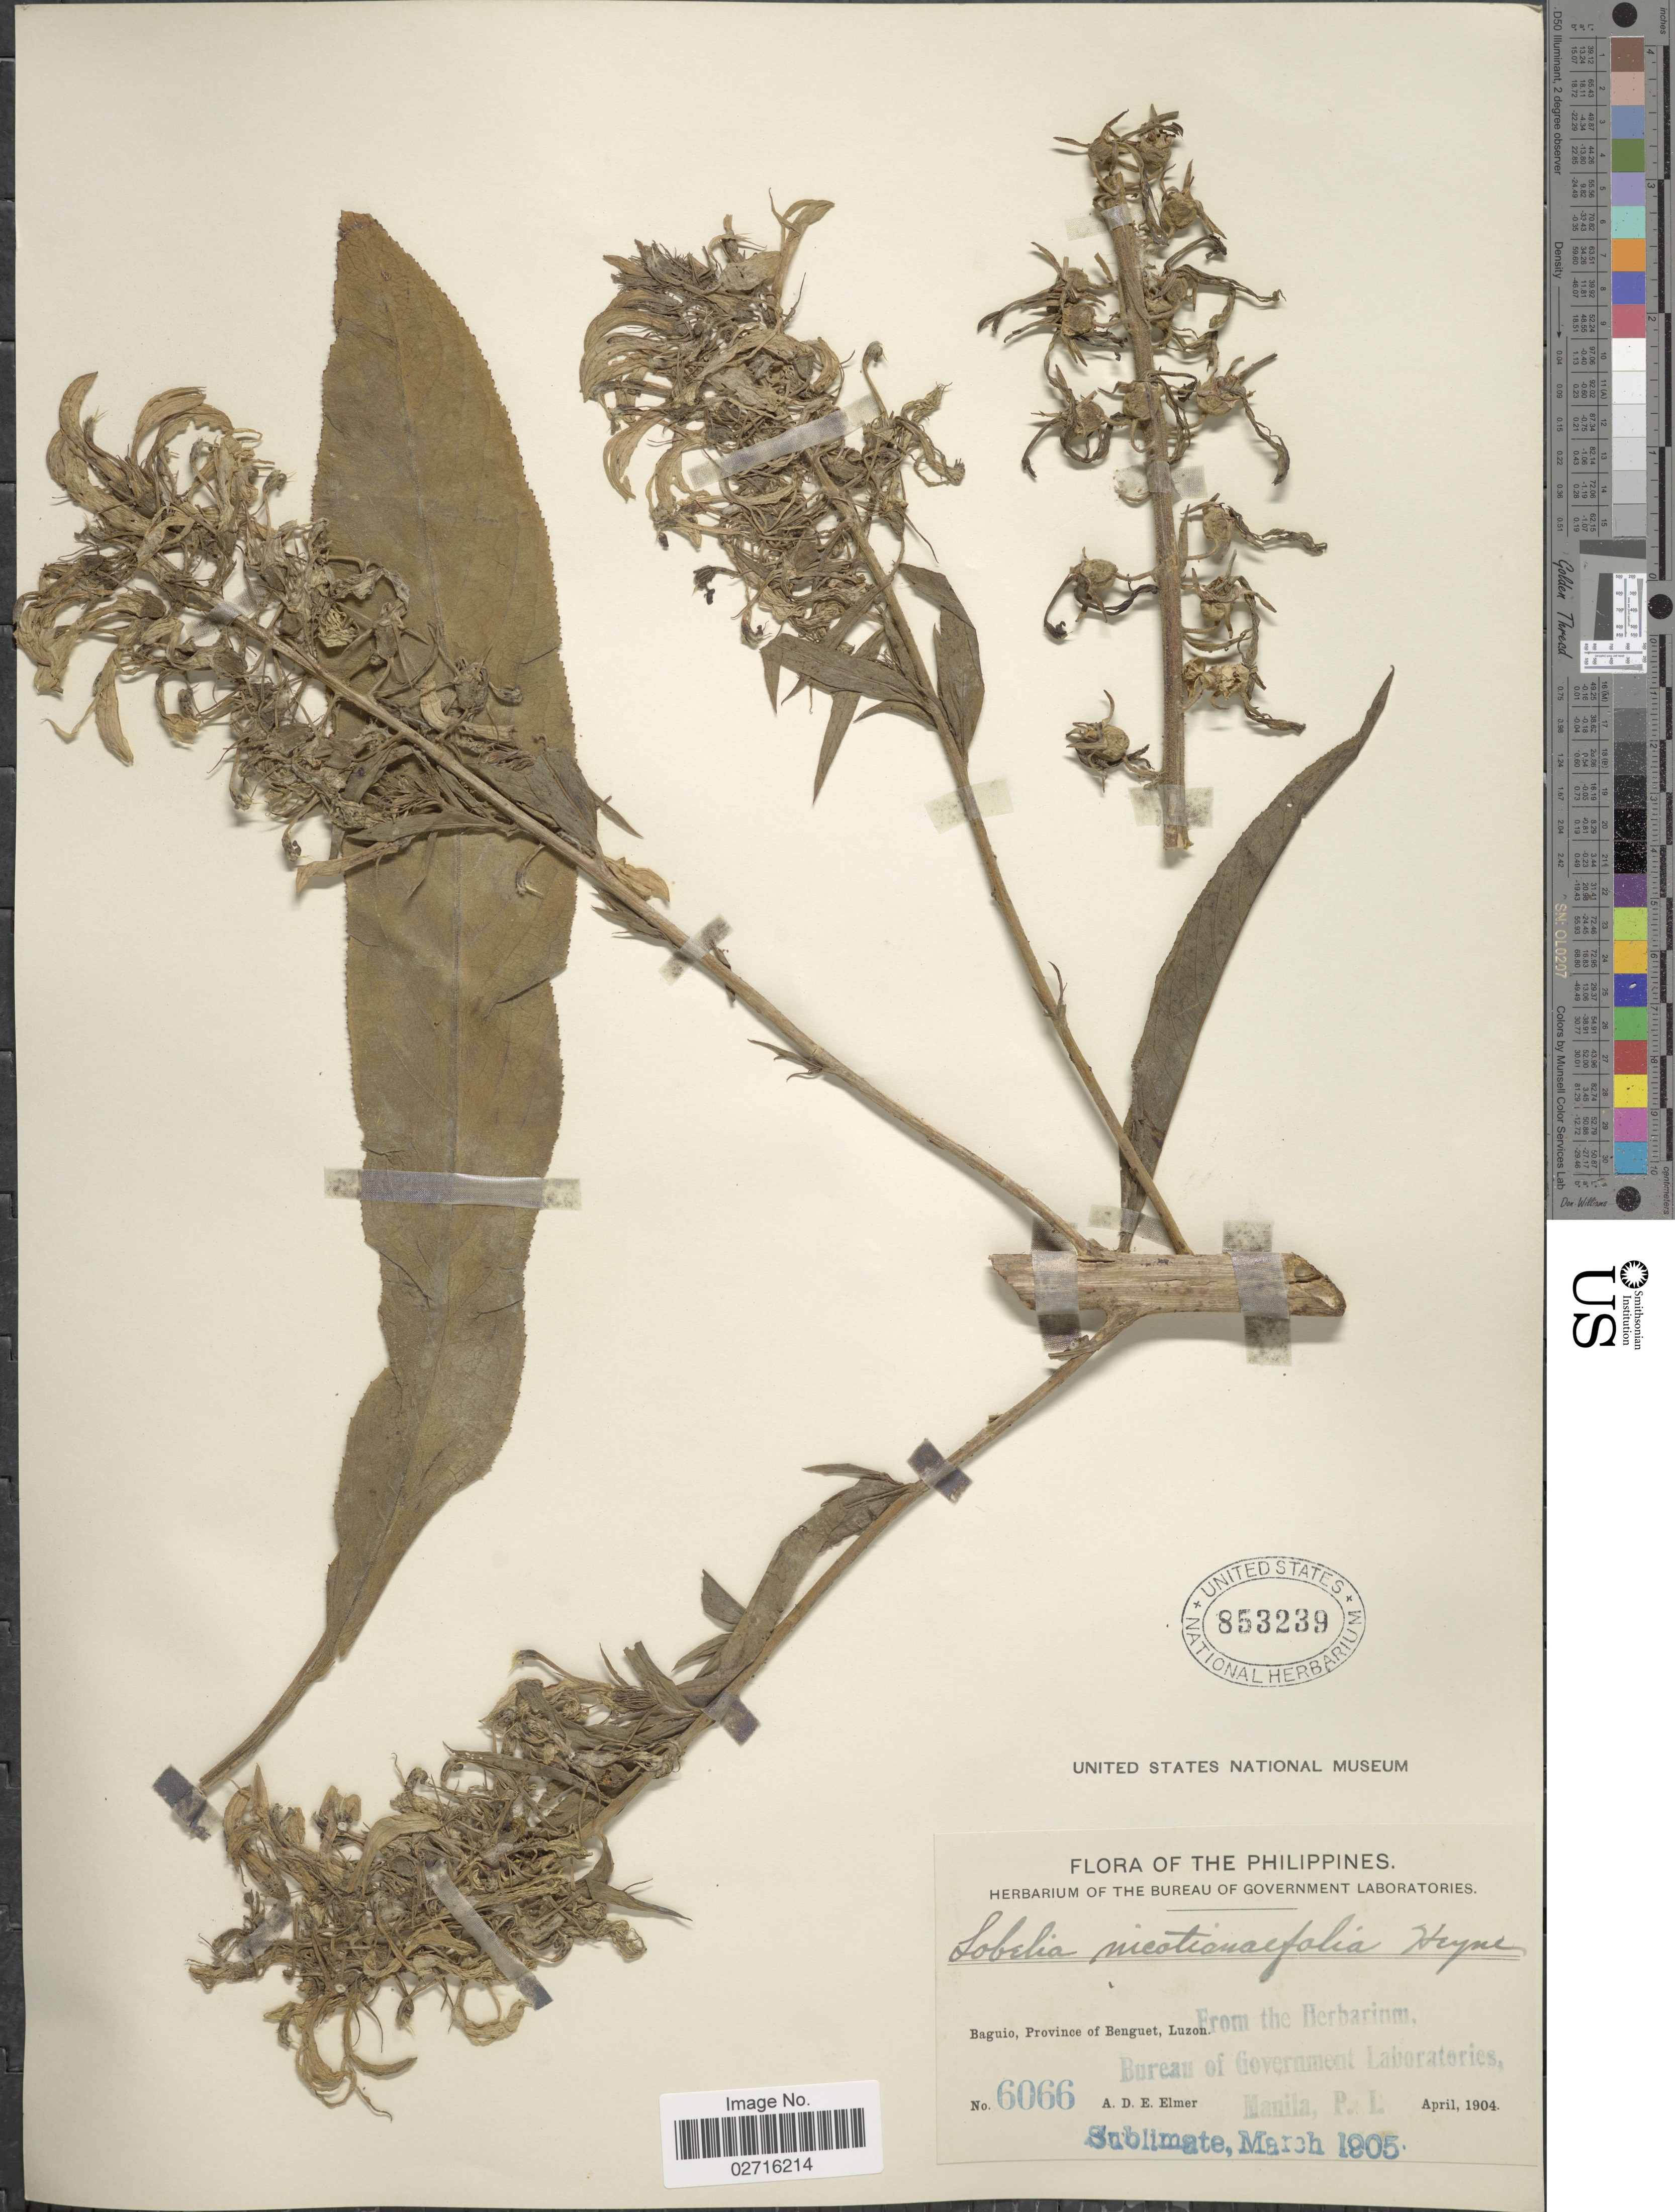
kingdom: Plantae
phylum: Tracheophyta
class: Magnoliopsida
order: Asterales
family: Campanulaceae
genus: Lobelia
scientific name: Lobelia nicotianifolia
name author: Roth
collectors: A. D. E. Elmer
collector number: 6066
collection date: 1904-04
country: Philippines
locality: Baguio, Province of Benguet, Luzon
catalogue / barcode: US 853239